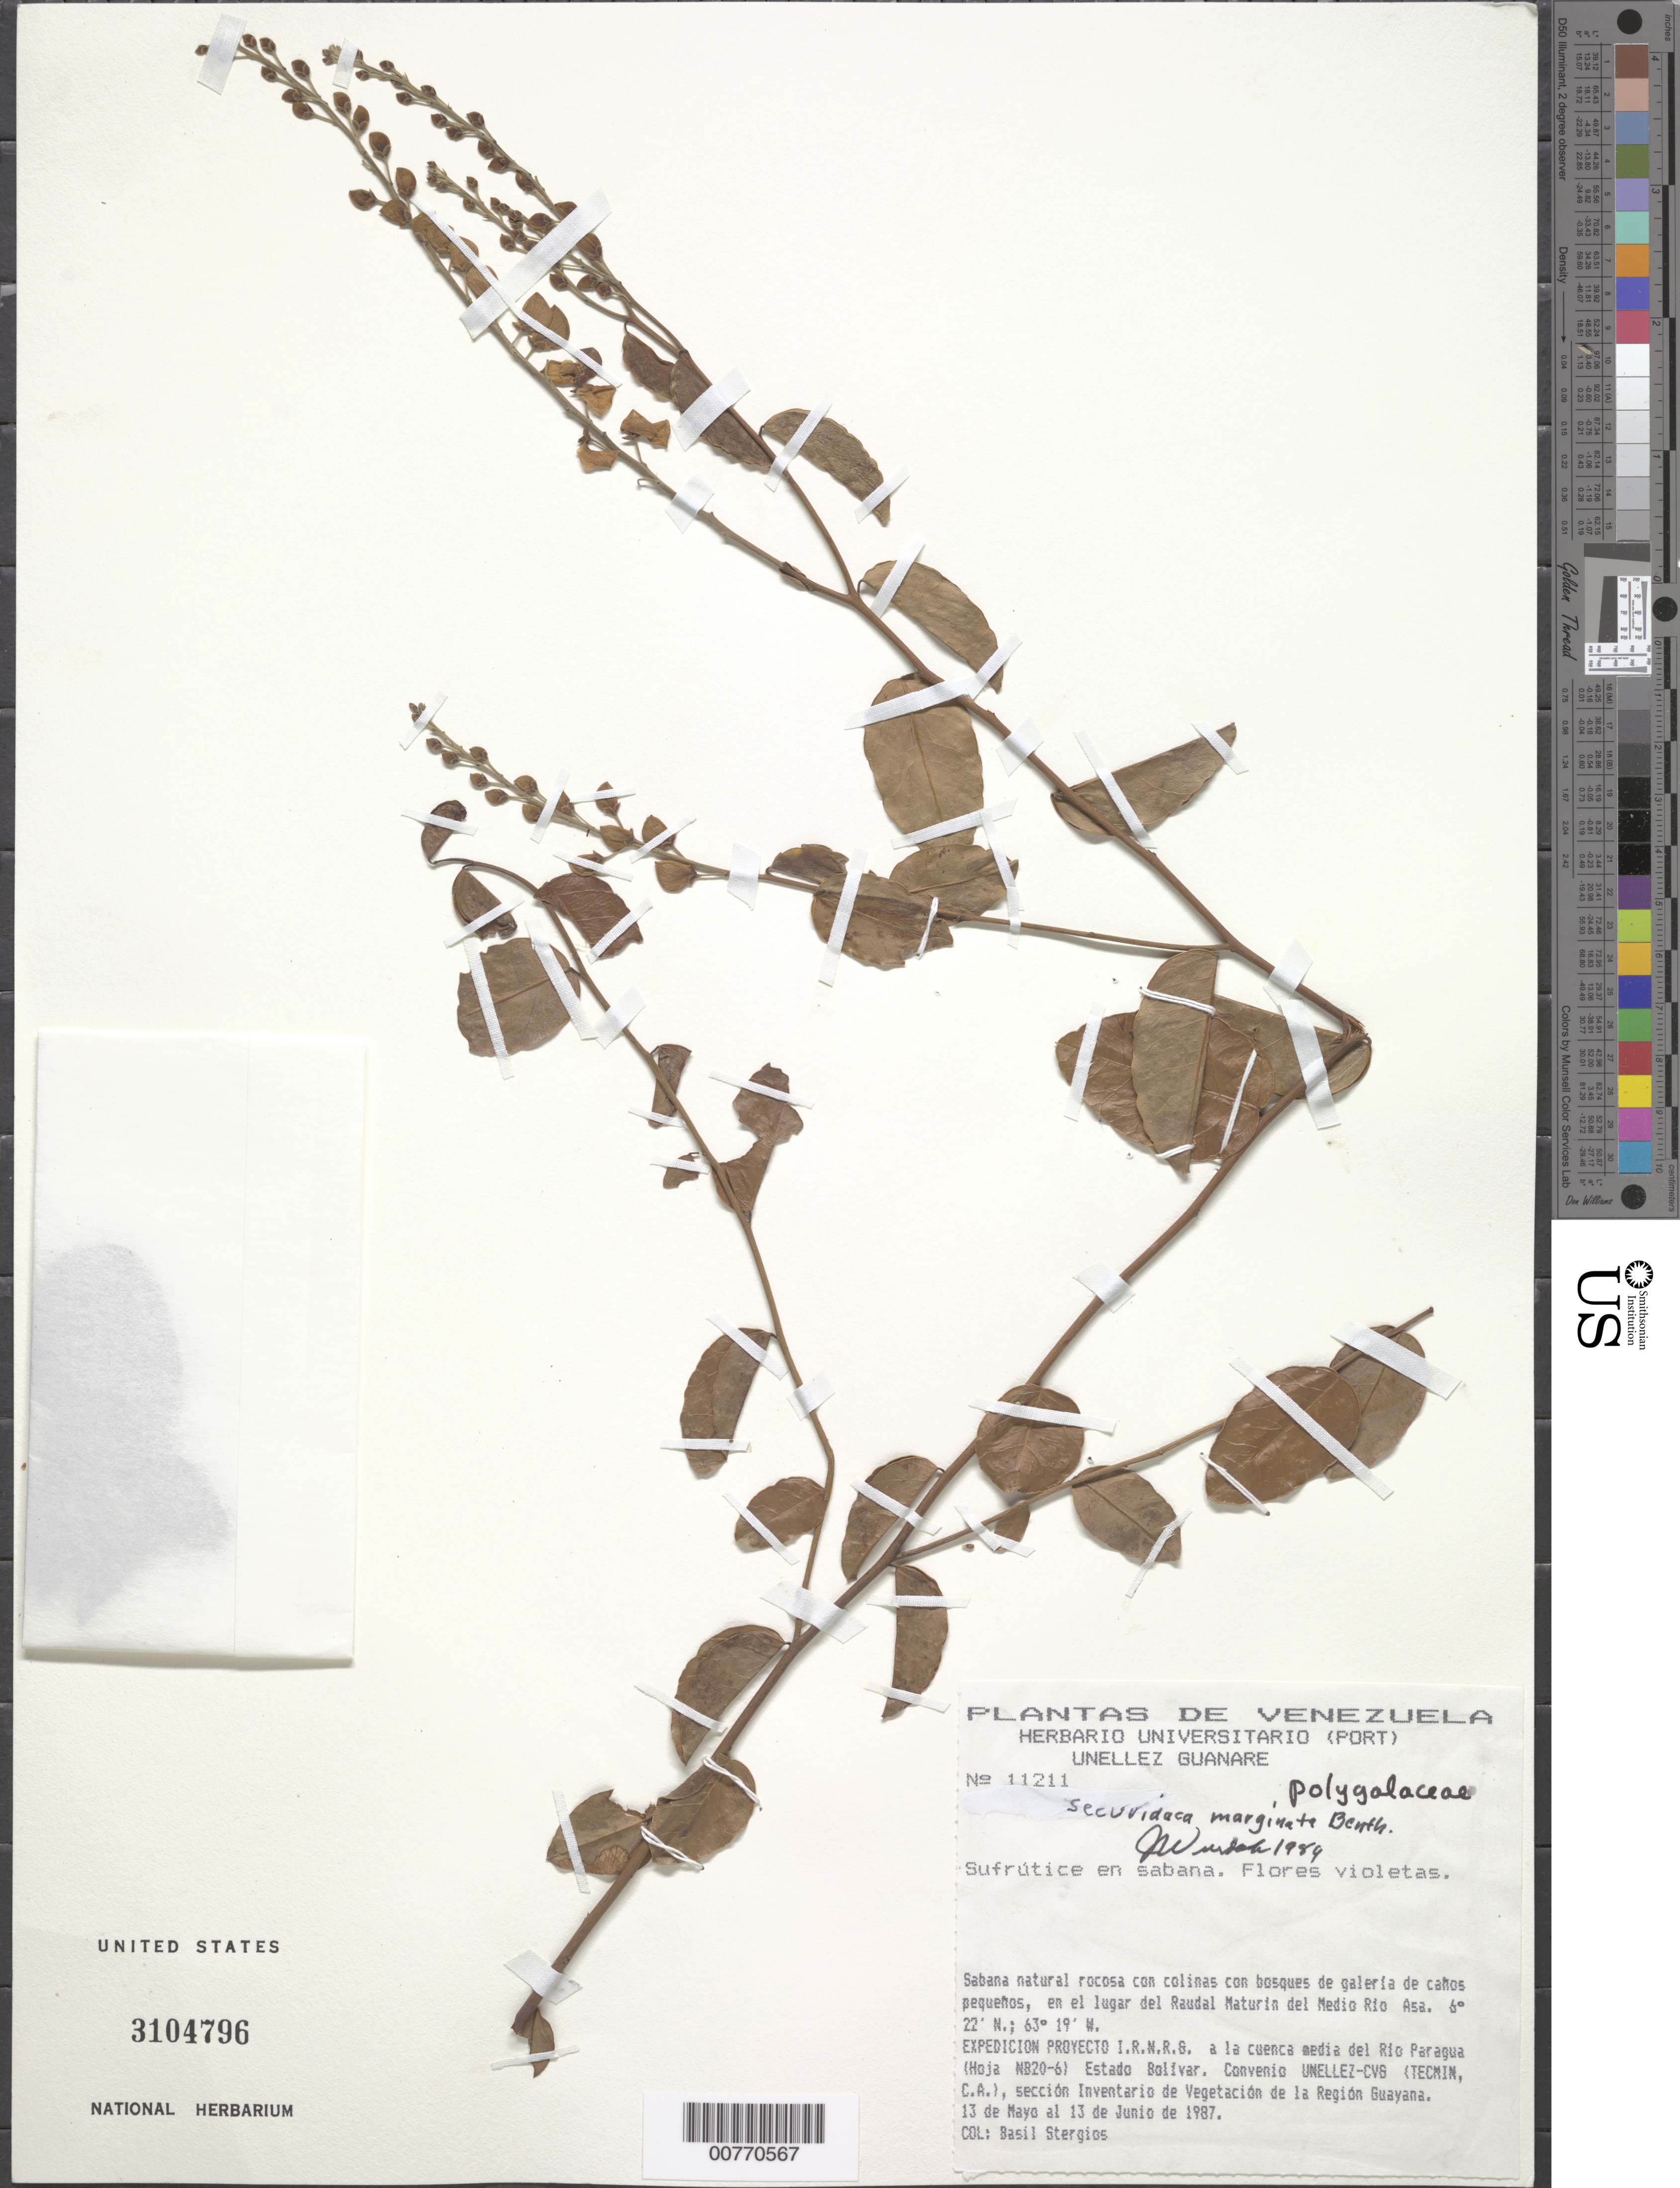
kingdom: Plantae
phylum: Tracheophyta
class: Magnoliopsida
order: Fabales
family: Polygalaceae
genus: Securidaca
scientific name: Securidaca marginata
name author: Benth.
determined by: Wurdack, John J., (US), US (UNITED STATES)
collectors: B. G. Stergios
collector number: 11211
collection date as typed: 13-May-87 to 13-Jun-87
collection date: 1987-05-13/1987-06-13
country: Venezuela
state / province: Bolívar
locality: Raudal Maturin, Medio Río Asa; Río Paragua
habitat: Sabana natural rocosa con colinas con bosques de galeria de canos pequenos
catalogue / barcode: US 3104796